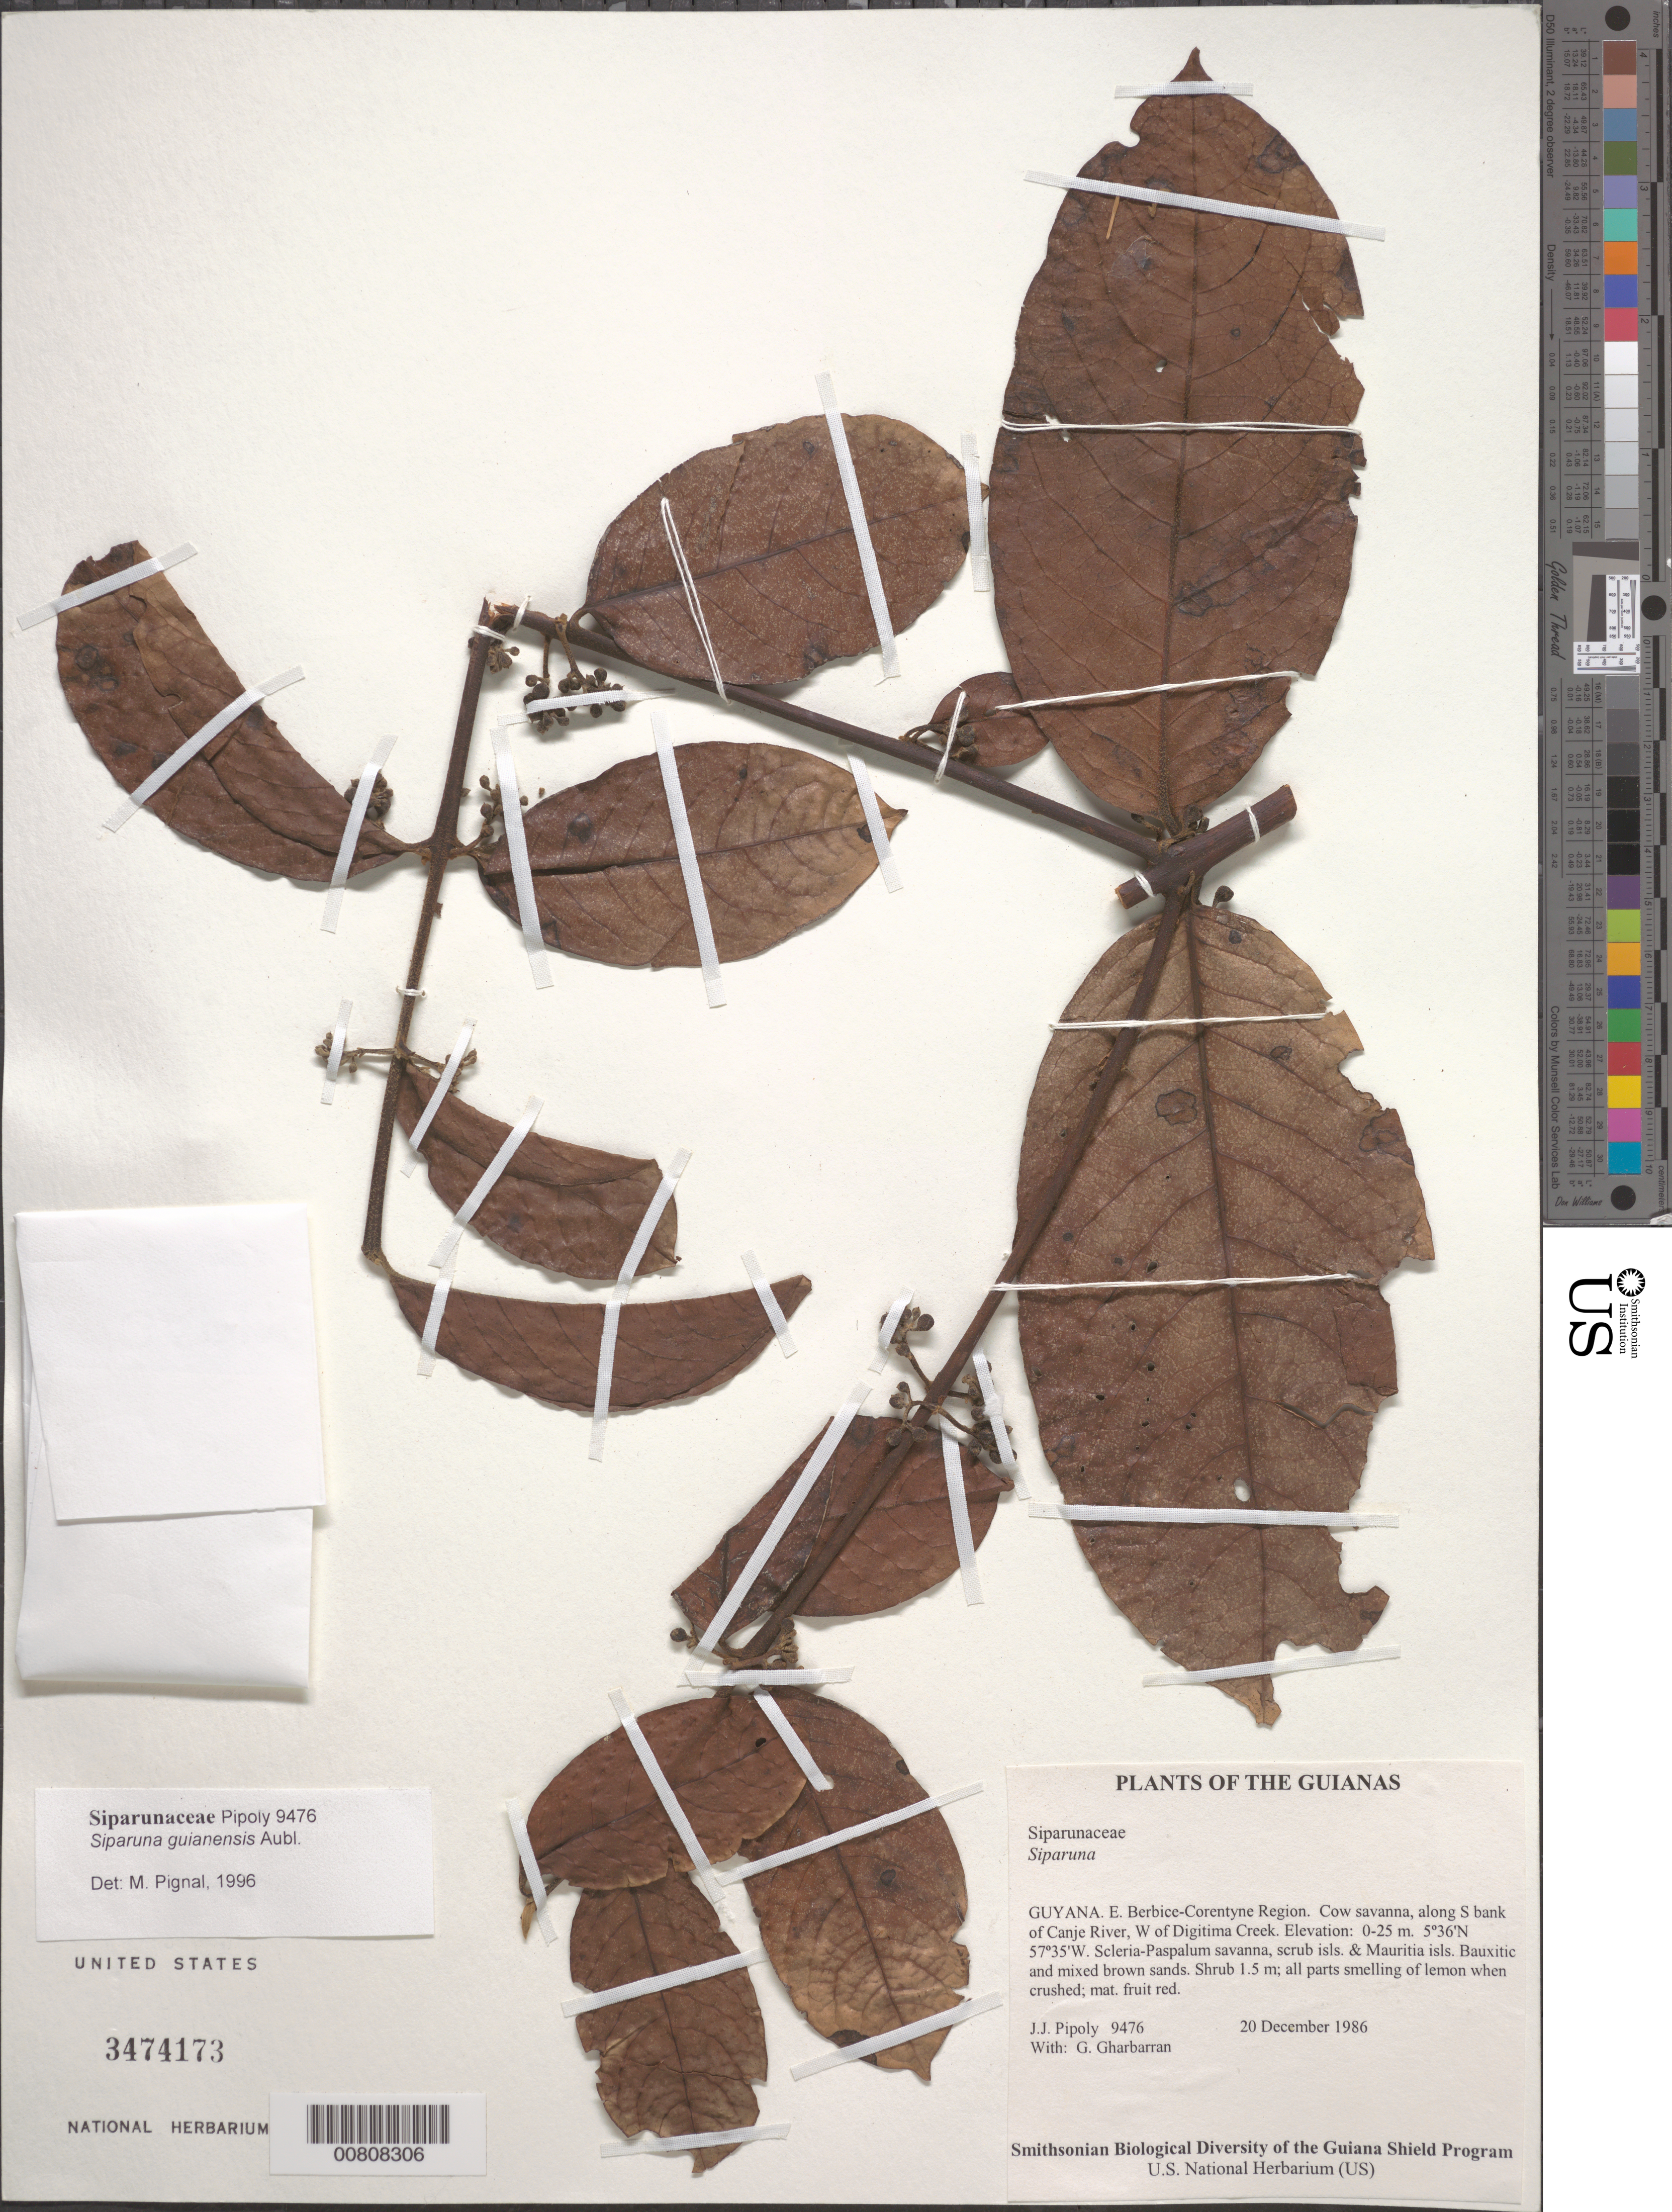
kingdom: Plantae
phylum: Tracheophyta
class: Magnoliopsida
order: Laurales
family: Siparunaceae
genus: Siparuna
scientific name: Siparuna guianensis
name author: Aubl.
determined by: Pignal, M.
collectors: J. J. Pipoly & G. Gharbarran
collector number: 9476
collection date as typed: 20 December 1986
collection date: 1986-12-20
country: Guyana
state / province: E. Berbice-Corentyne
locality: Cow savanna, along S bank of Canje River, W of Digitima Creek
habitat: Scleria-Paspalum savanna, scrub isls. & Mauritia isls. Bauxitic and mixed brown sands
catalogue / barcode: US 3474173